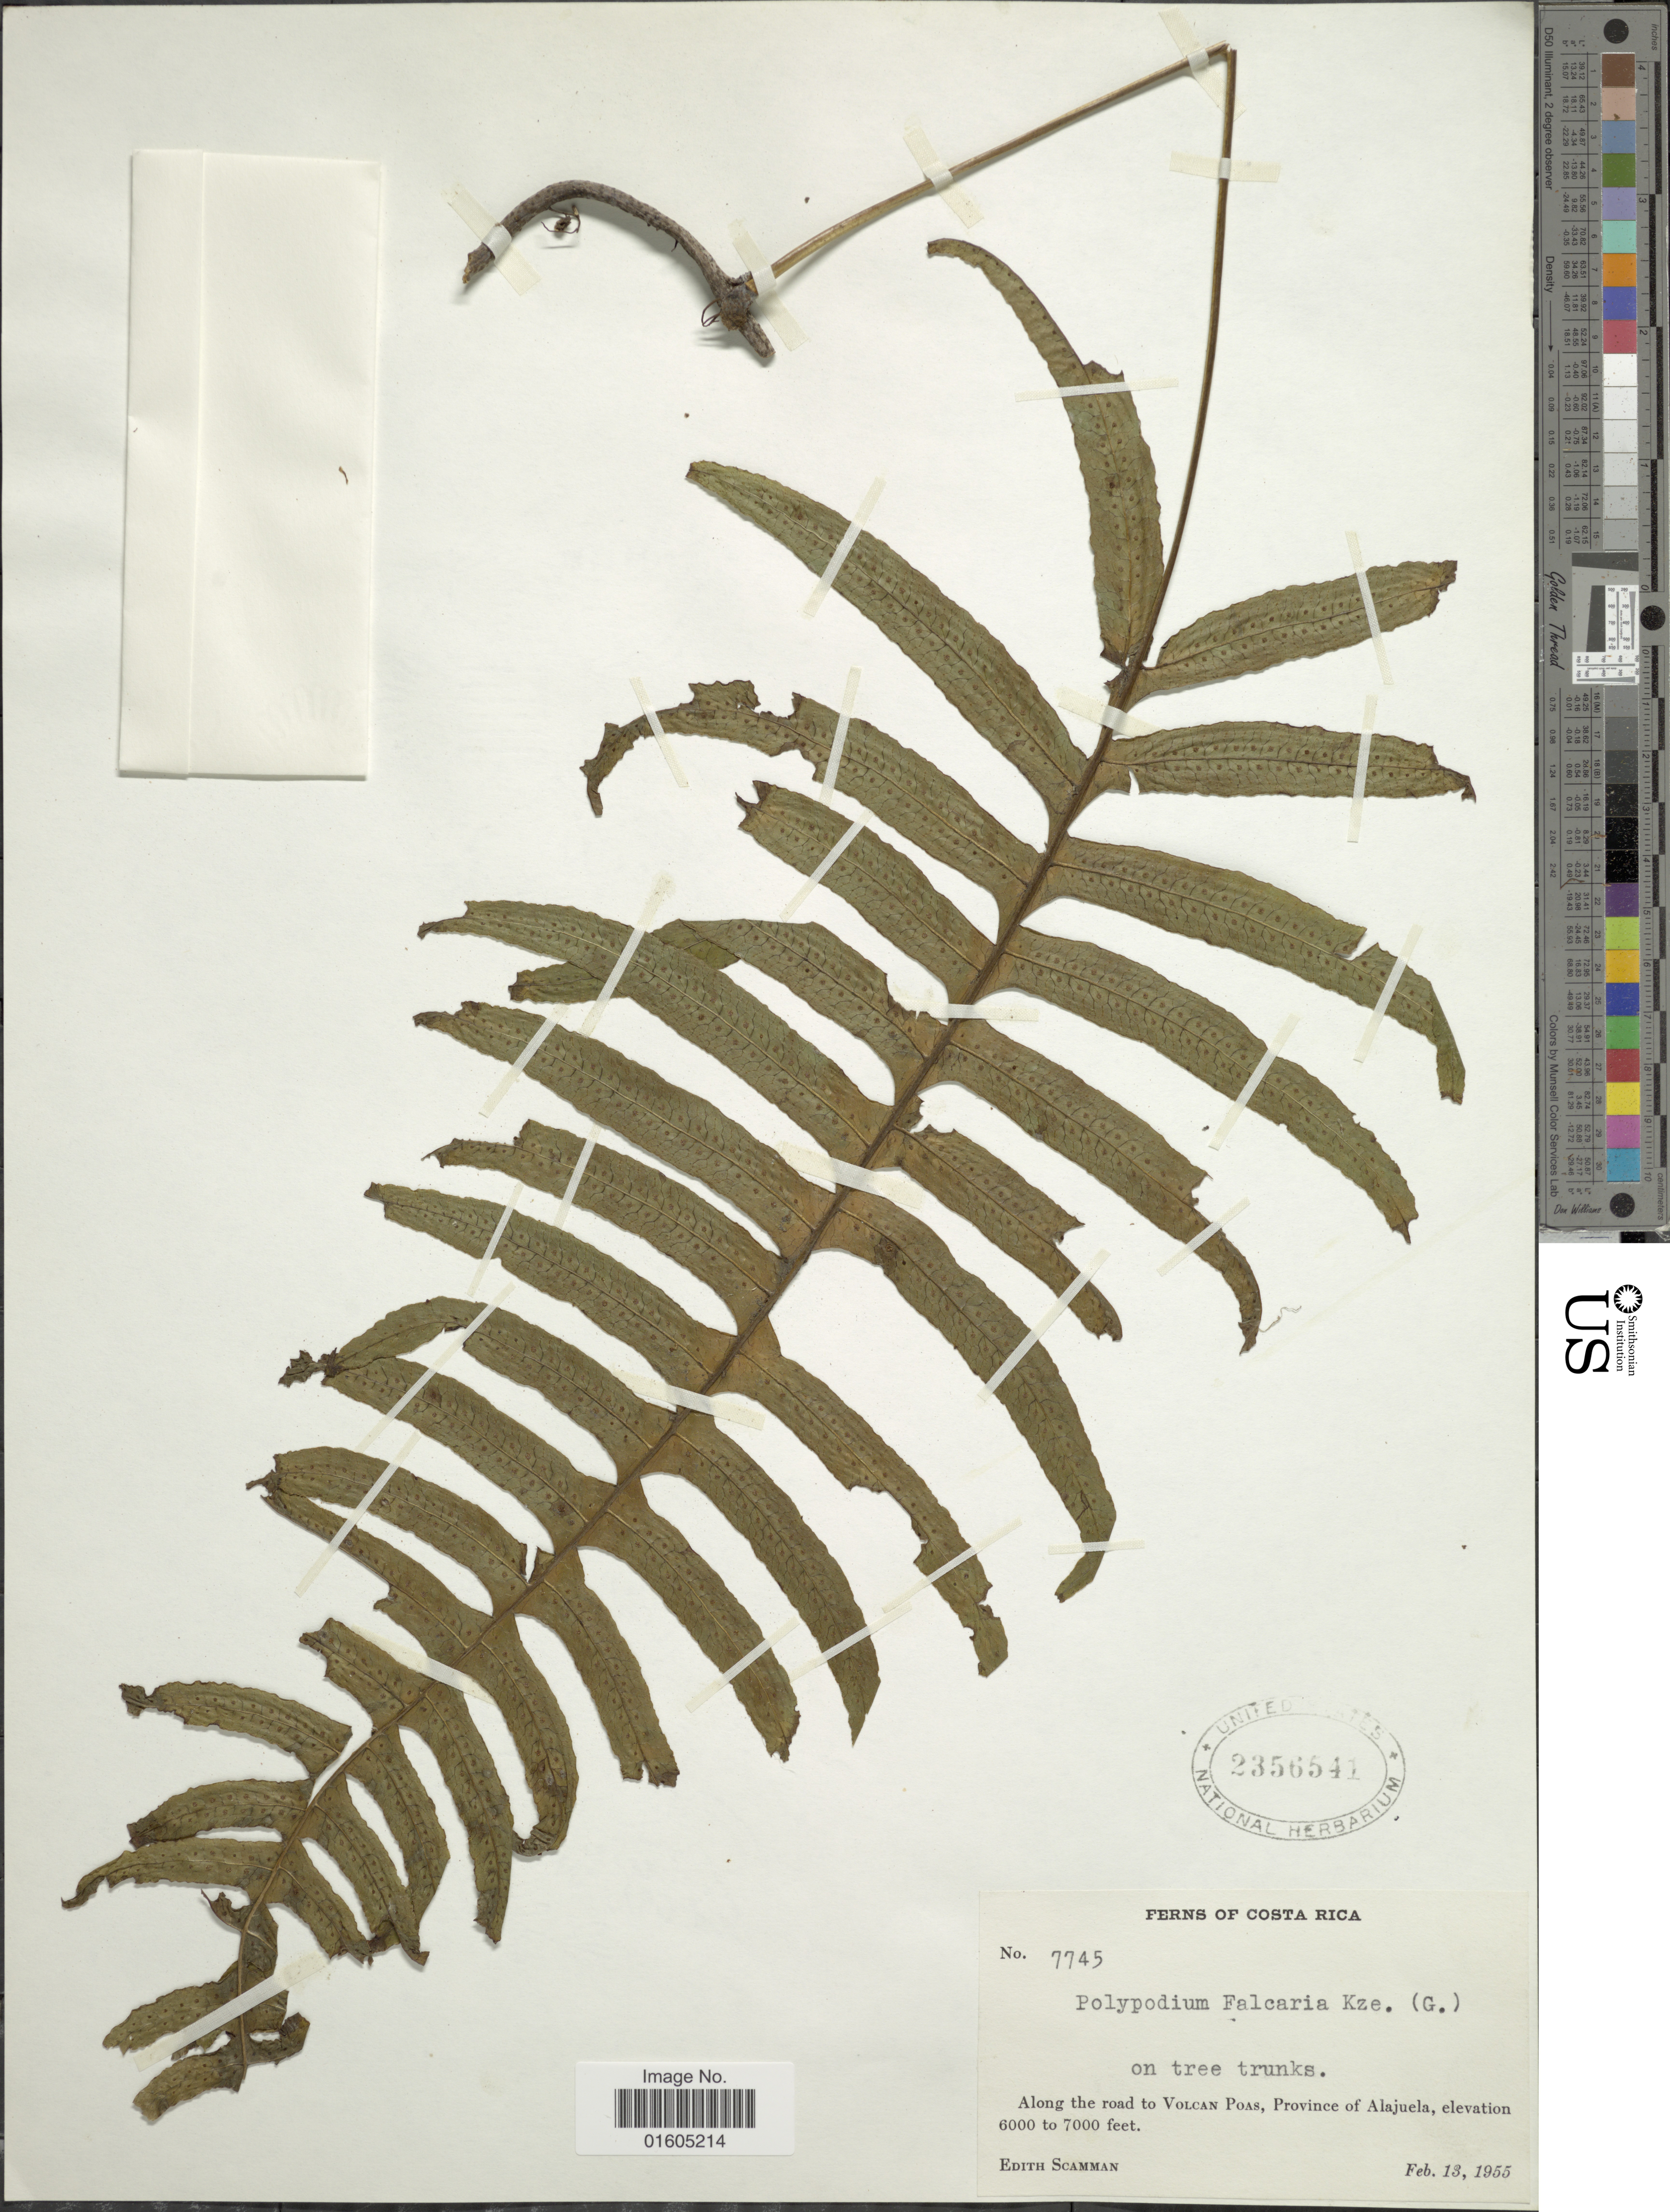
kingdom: Plantae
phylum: Tracheophyta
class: Polypodiopsida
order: Polypodiales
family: Polypodiaceae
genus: Serpocaulon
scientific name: Serpocaulon loriceum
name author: (L.) A.R. Sm.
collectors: E. Scamman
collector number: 7745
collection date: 1955-02-13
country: Costa Rica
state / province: Alajuela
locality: Costa Rica. Along the road to Volcan Poas, Province of Alajuela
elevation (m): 1829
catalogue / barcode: US 2356541